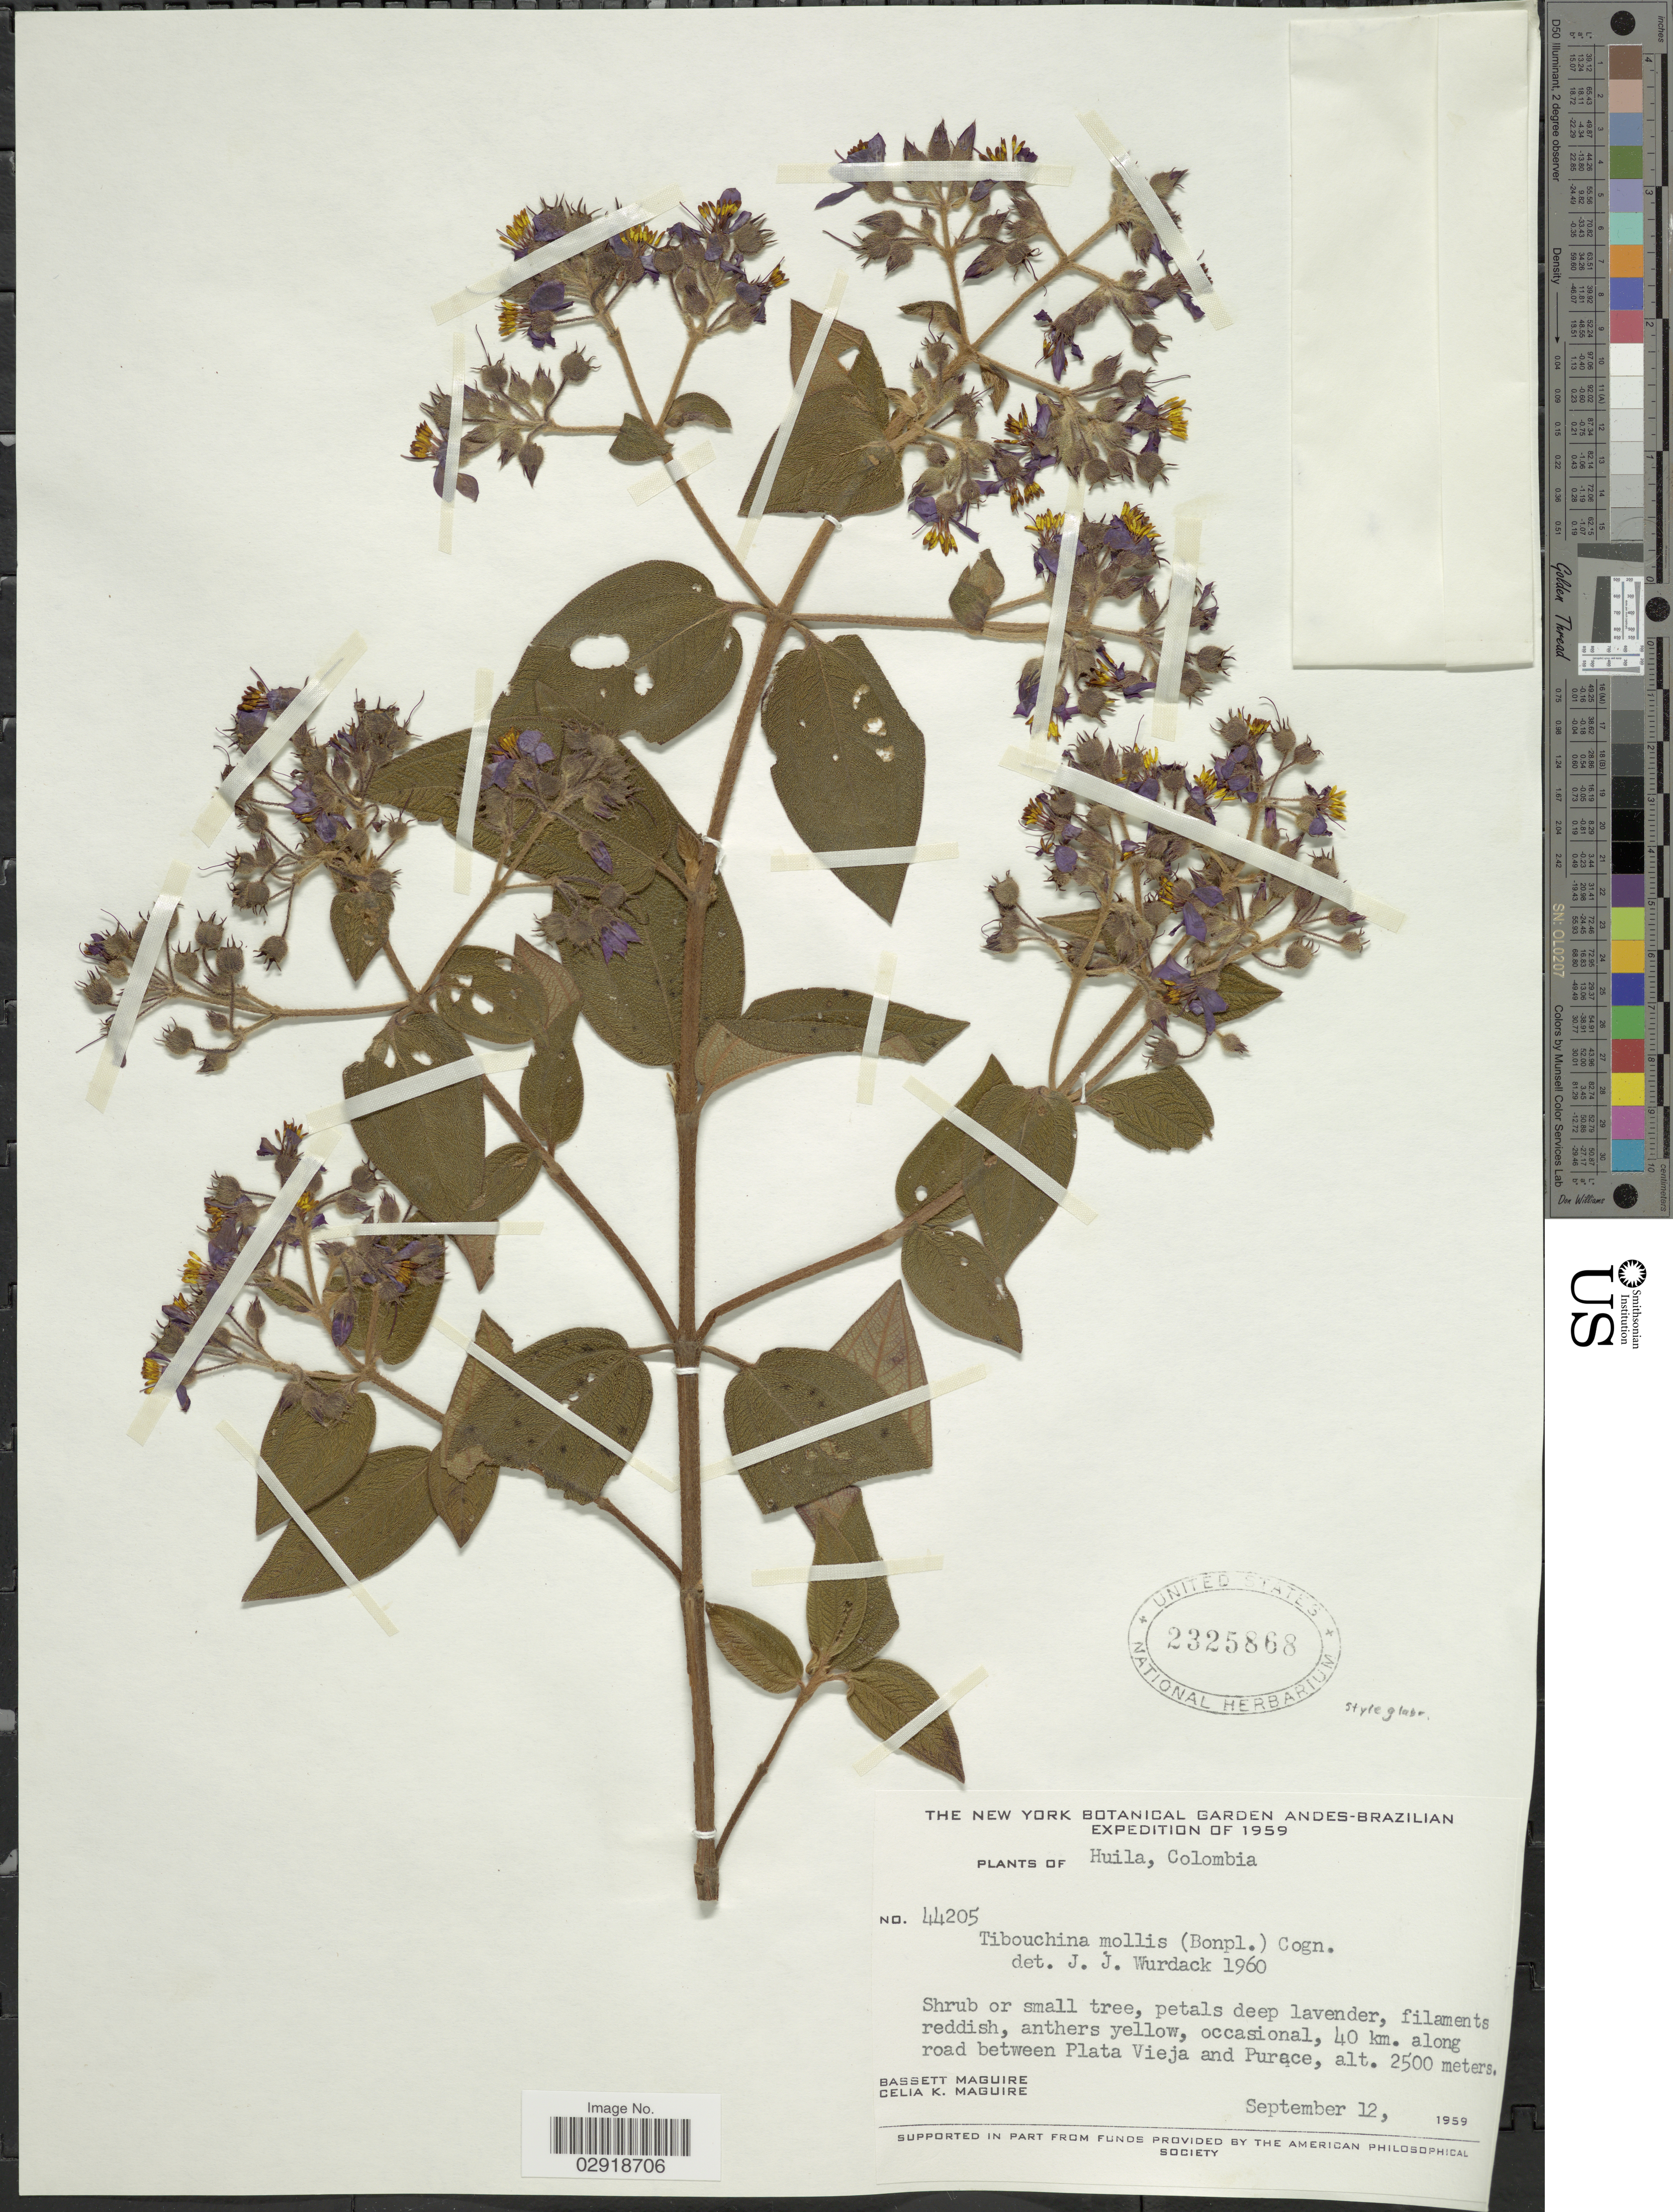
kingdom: Plantae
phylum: Tracheophyta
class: Magnoliopsida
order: Myrtales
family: Melastomataceae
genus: Chaetogastra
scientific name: Chaetogastra mollis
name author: (Bonpl.) DC.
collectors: B. Maguire & C. K. Maguire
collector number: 44205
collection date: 1959-09-12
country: Colombia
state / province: Huila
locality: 40 km. along road between Plata Vieja and Purace.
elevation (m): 2500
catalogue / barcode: US 2325868